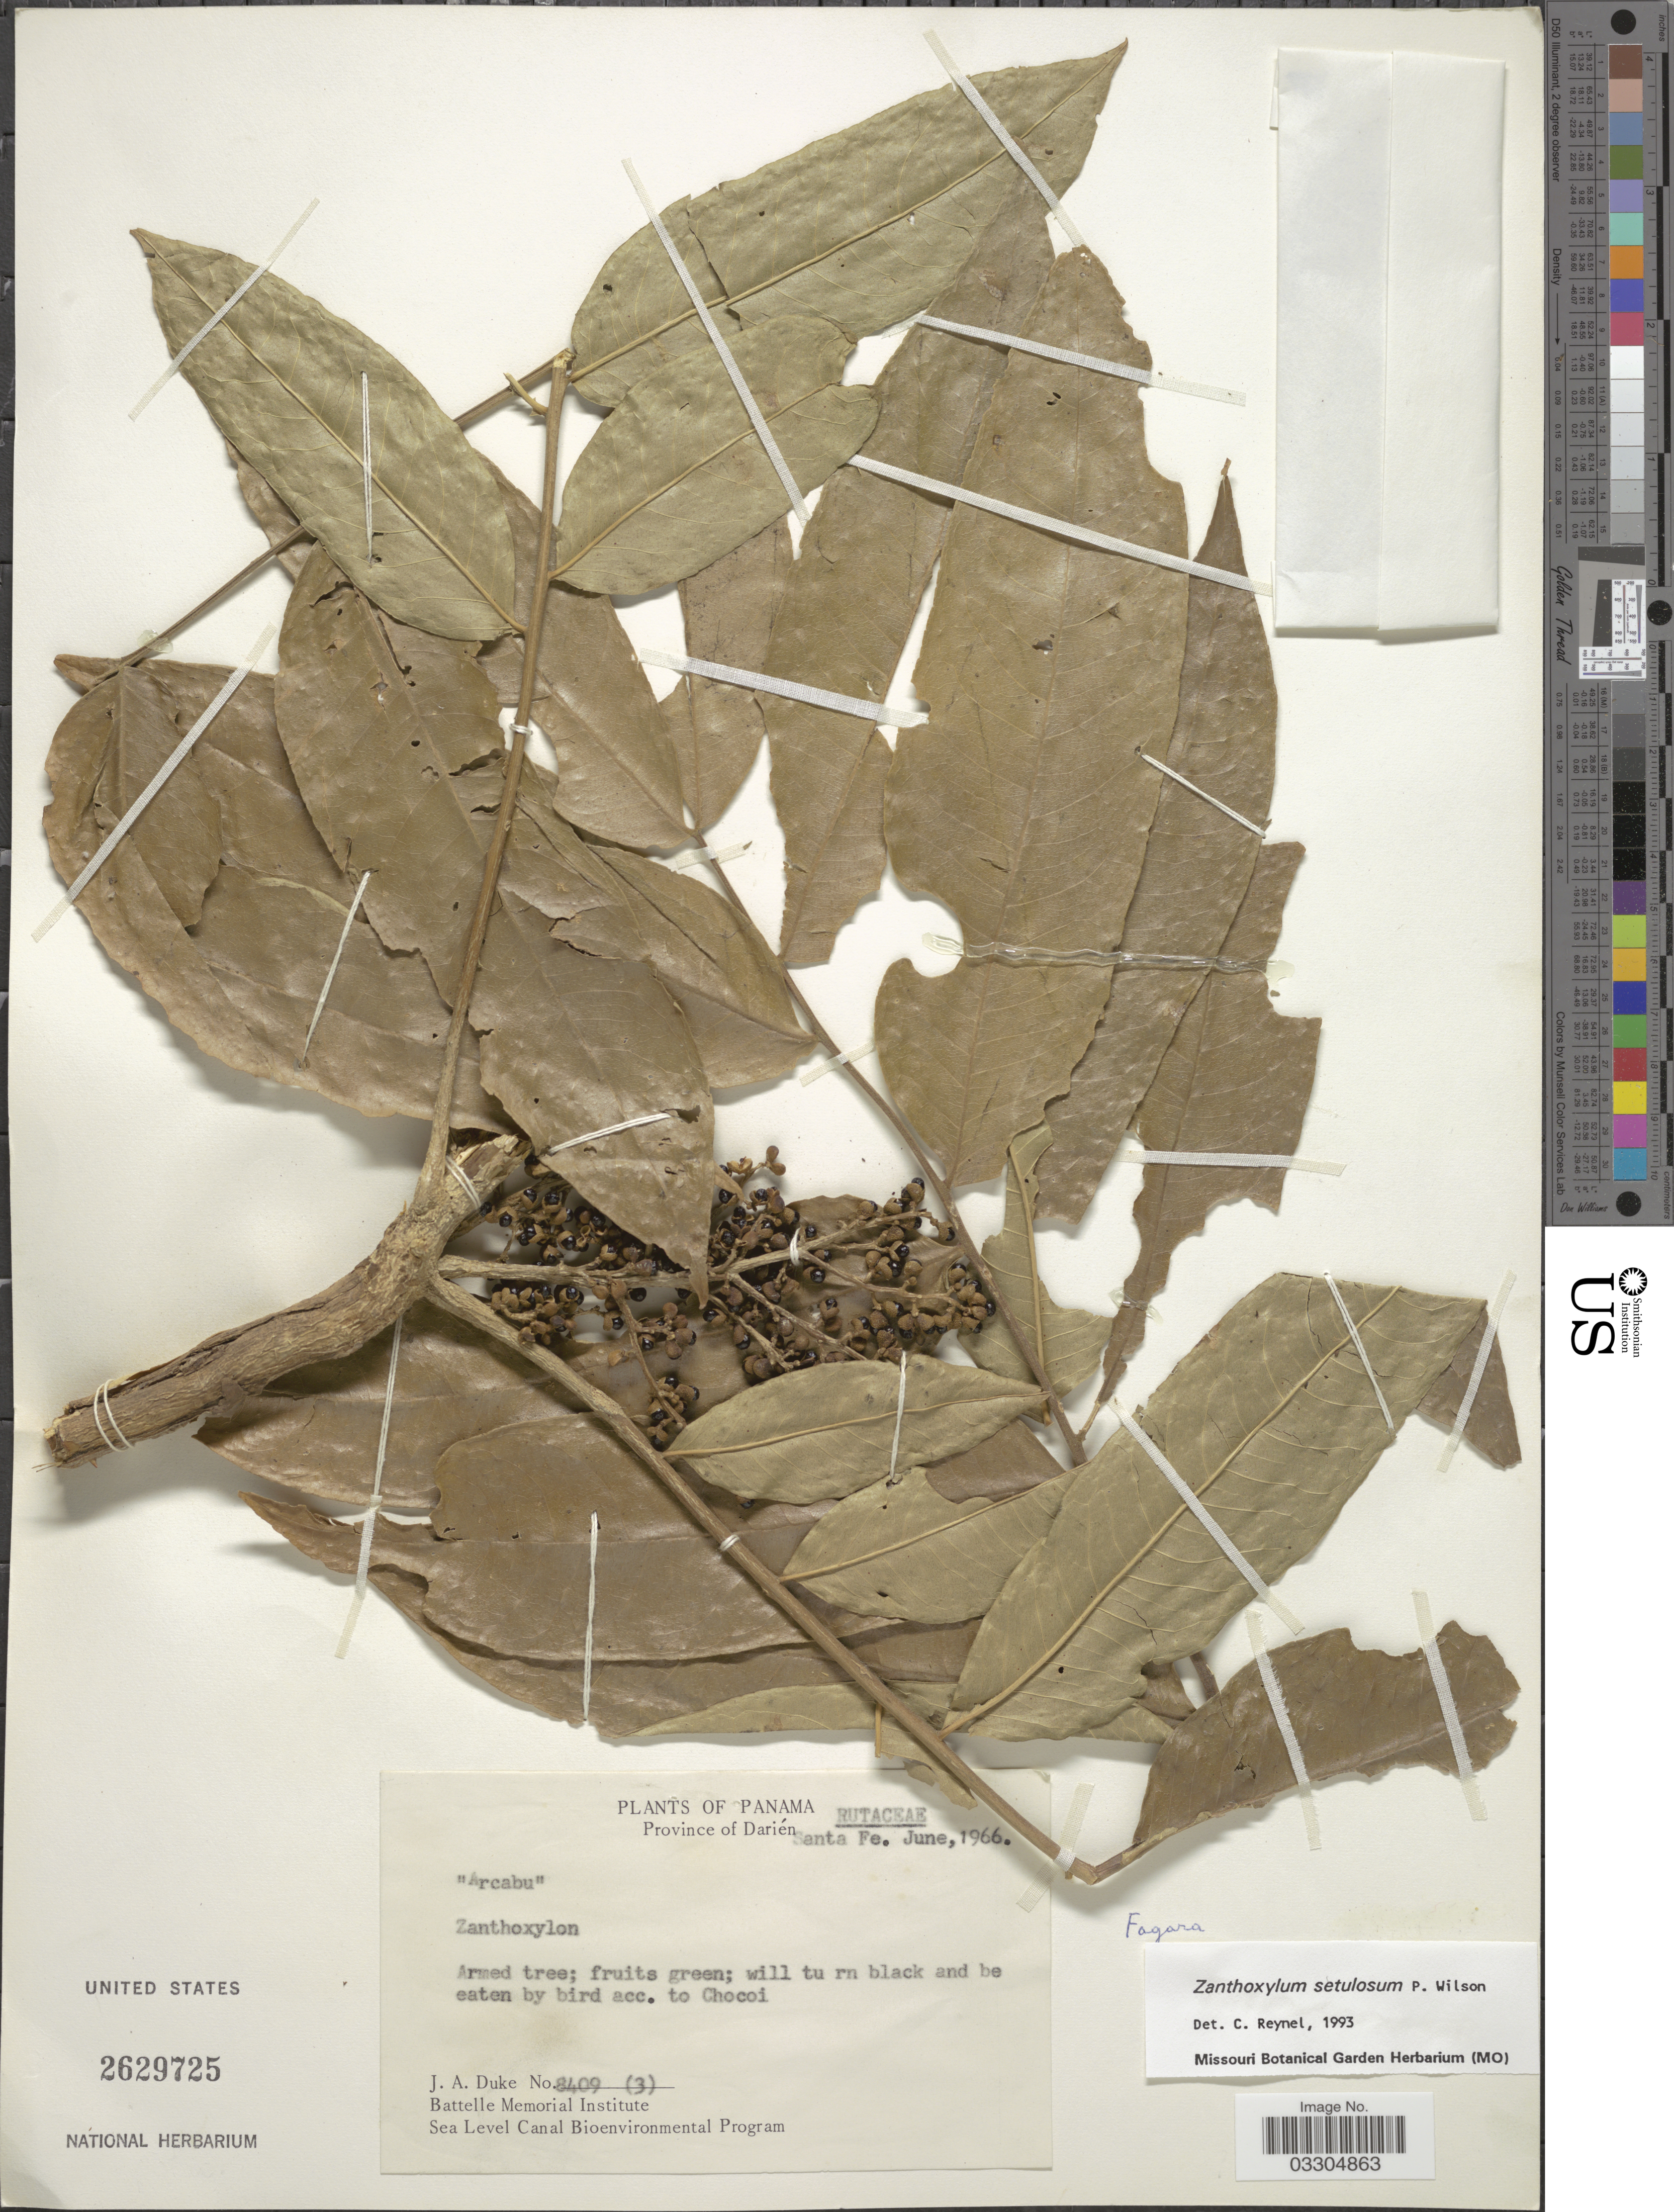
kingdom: Plantae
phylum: Tracheophyta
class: Magnoliopsida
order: Sapindales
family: Rutaceae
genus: Zanthoxylum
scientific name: Zanthoxylum setulosum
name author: P. Wilson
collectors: J. A. Duke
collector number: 8409 (3)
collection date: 1966-06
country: Panama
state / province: Darién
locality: Santa Fe.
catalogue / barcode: US 2629725